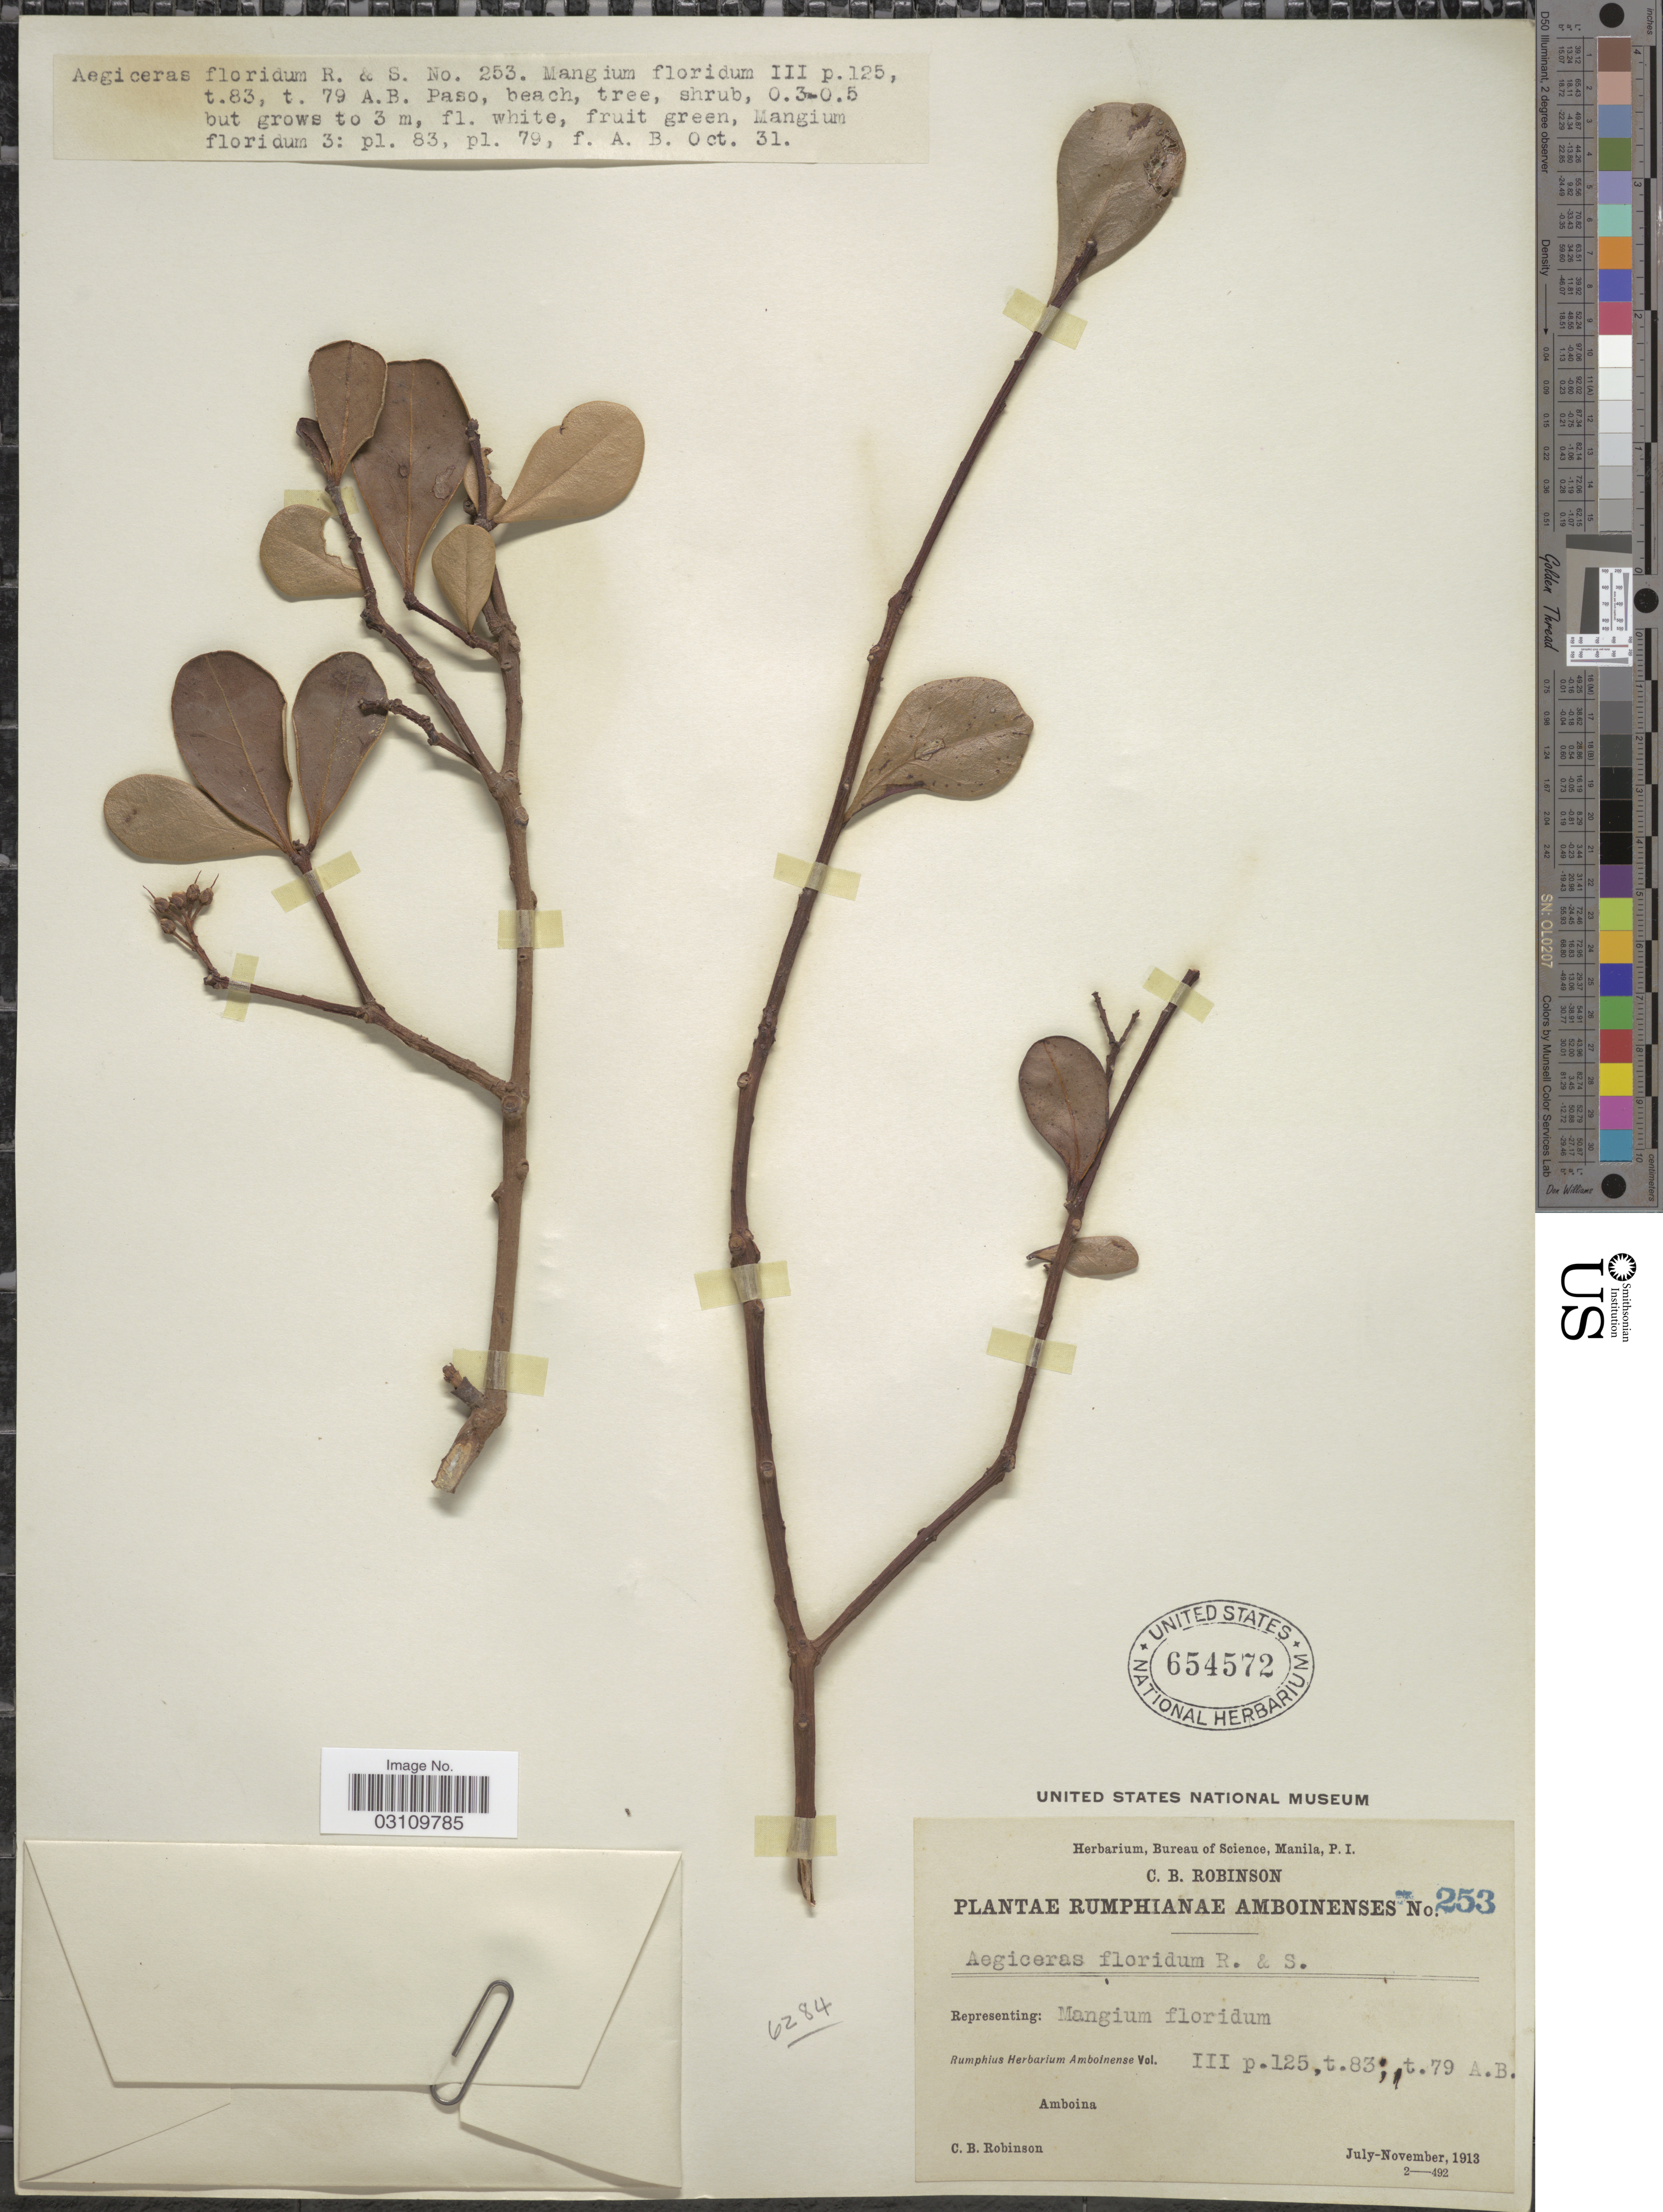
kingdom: Plantae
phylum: Tracheophyta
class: Magnoliopsida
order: Ericales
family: Primulaceae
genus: Aegiceras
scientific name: Aegiceras floridum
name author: Roem. & Schult.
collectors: C. Robinson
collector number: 253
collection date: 1913-10-31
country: Indonesia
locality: Amboina.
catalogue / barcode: US 654572